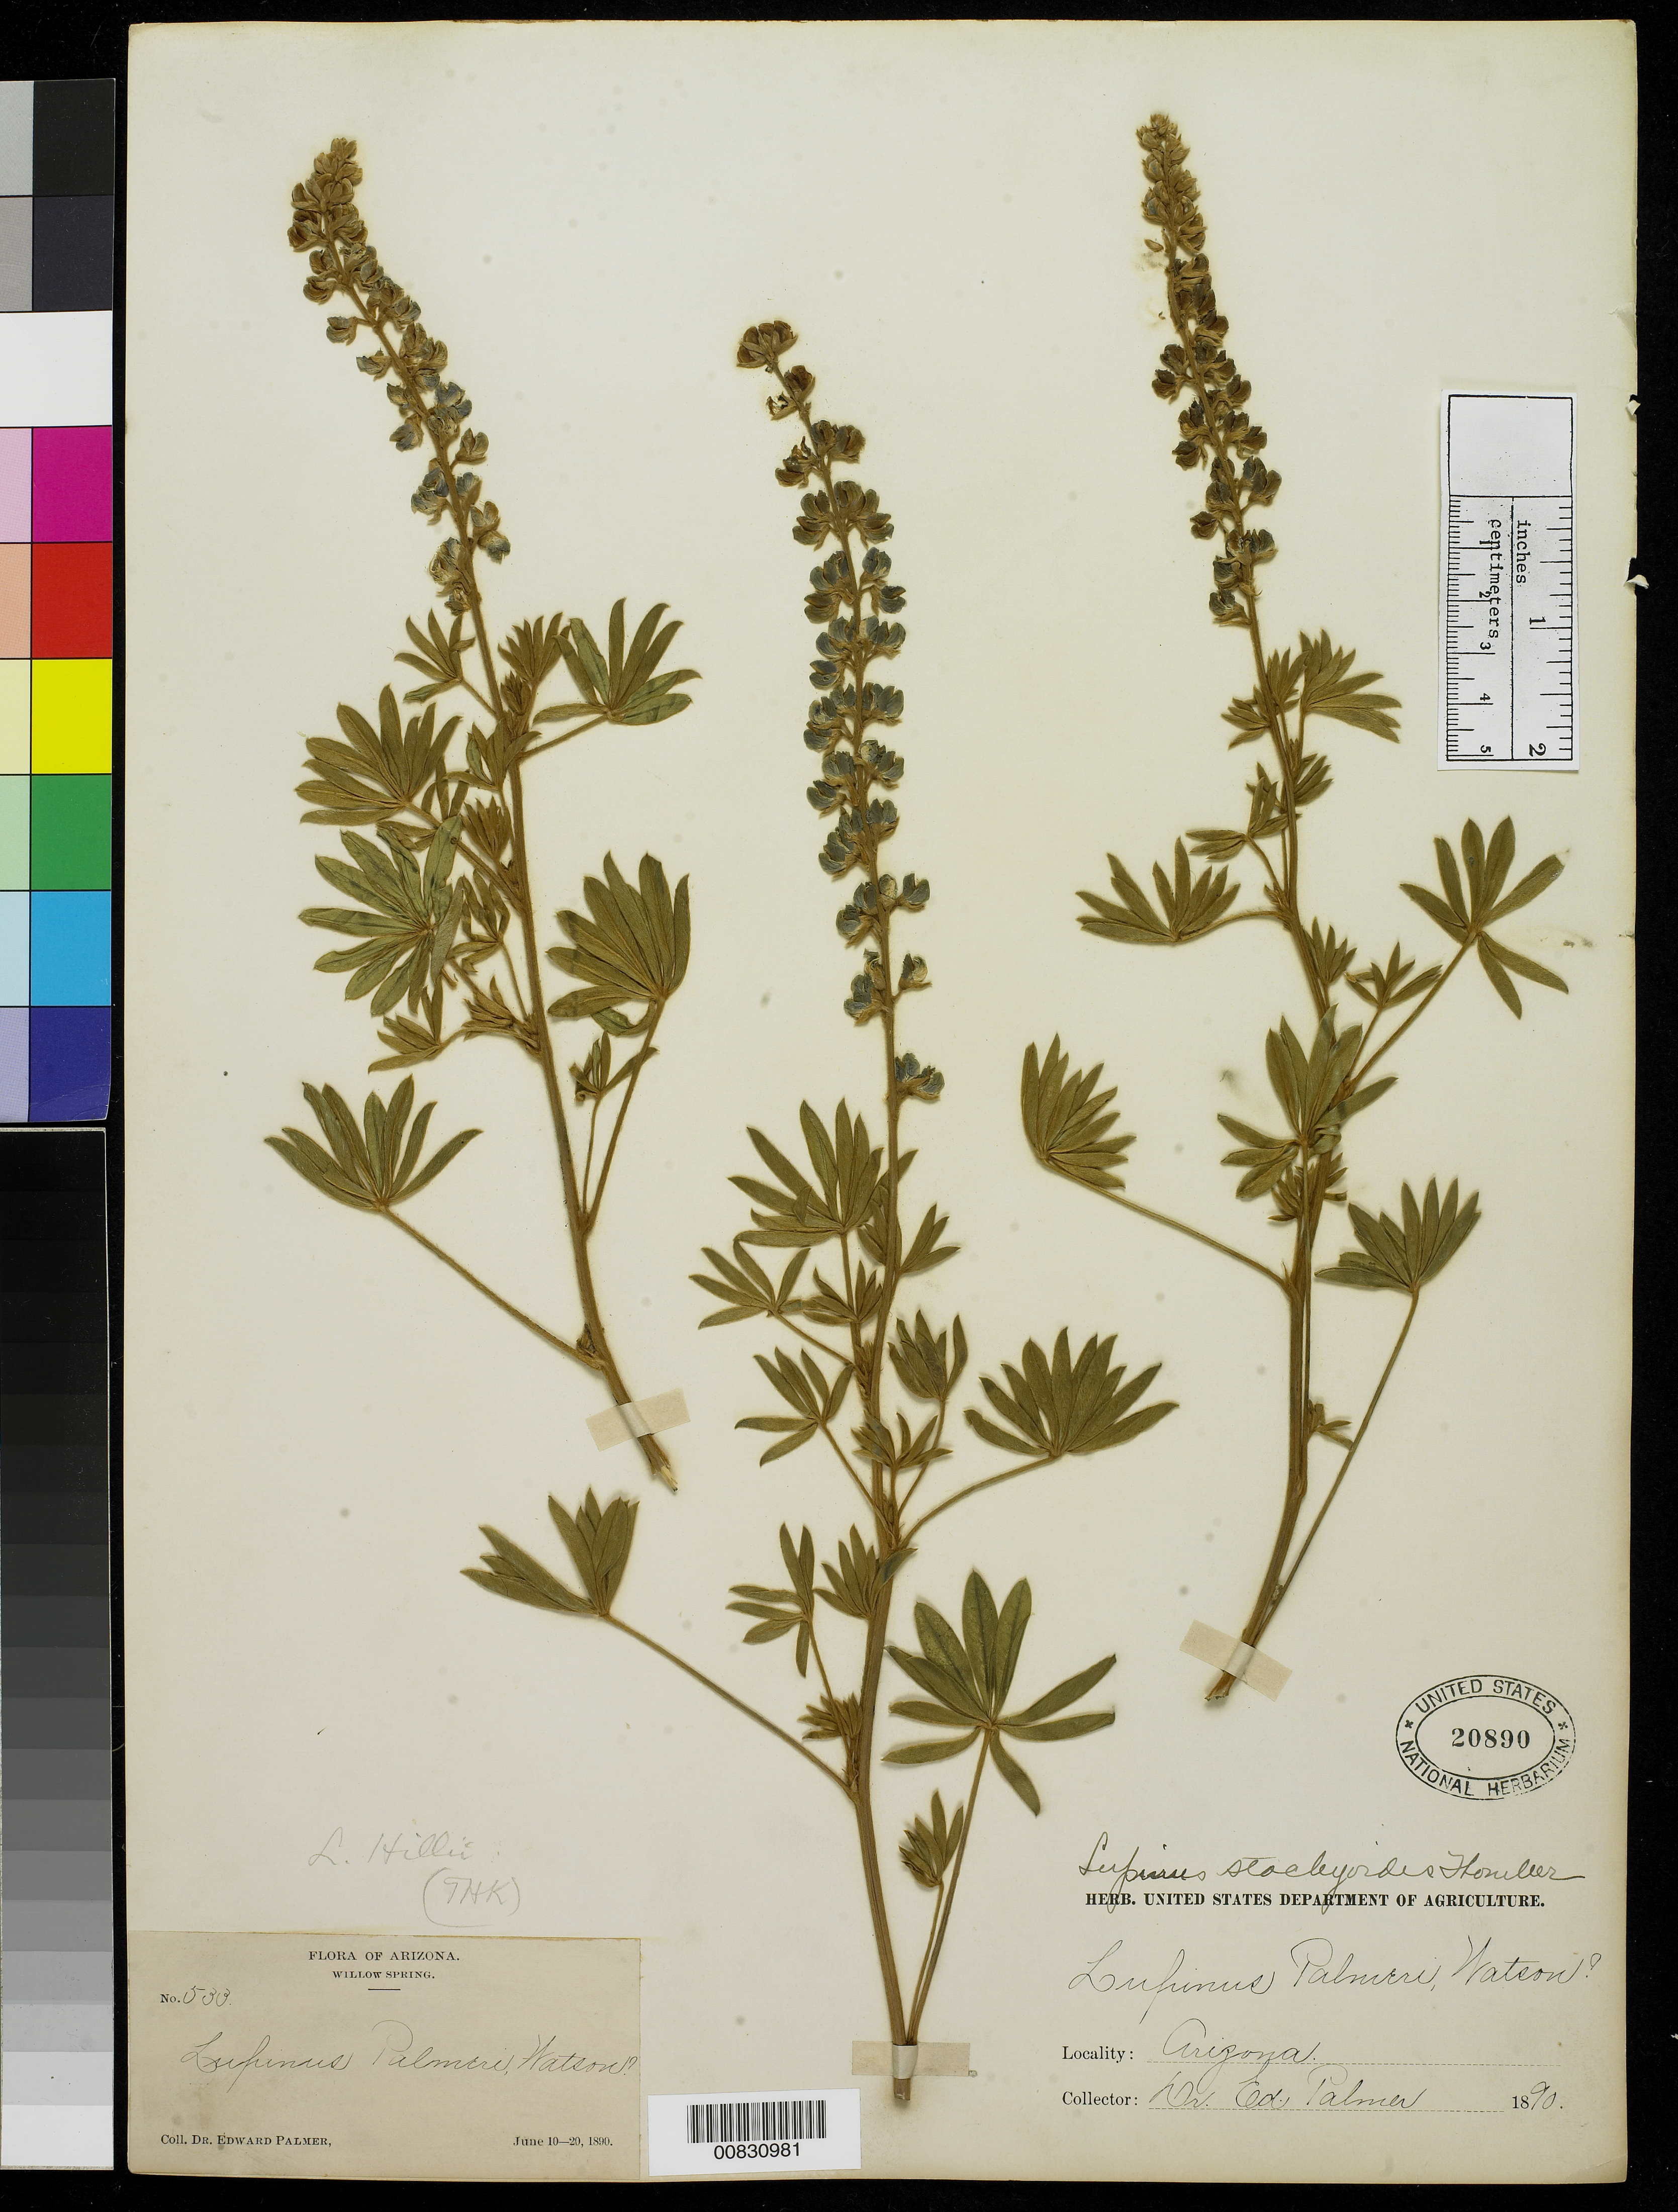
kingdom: Plantae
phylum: Tracheophyta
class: Magnoliopsida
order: Fabales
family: Fabaceae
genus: Lupinus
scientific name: Lupinus stachyoides, ined.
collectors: E. Palmer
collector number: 533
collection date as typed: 10 Jun 1890 to 20 Jun 1890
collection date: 1890-06-10/1890-06-20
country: United States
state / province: Arizona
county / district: Coconino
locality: Willow Springs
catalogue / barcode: US 20890